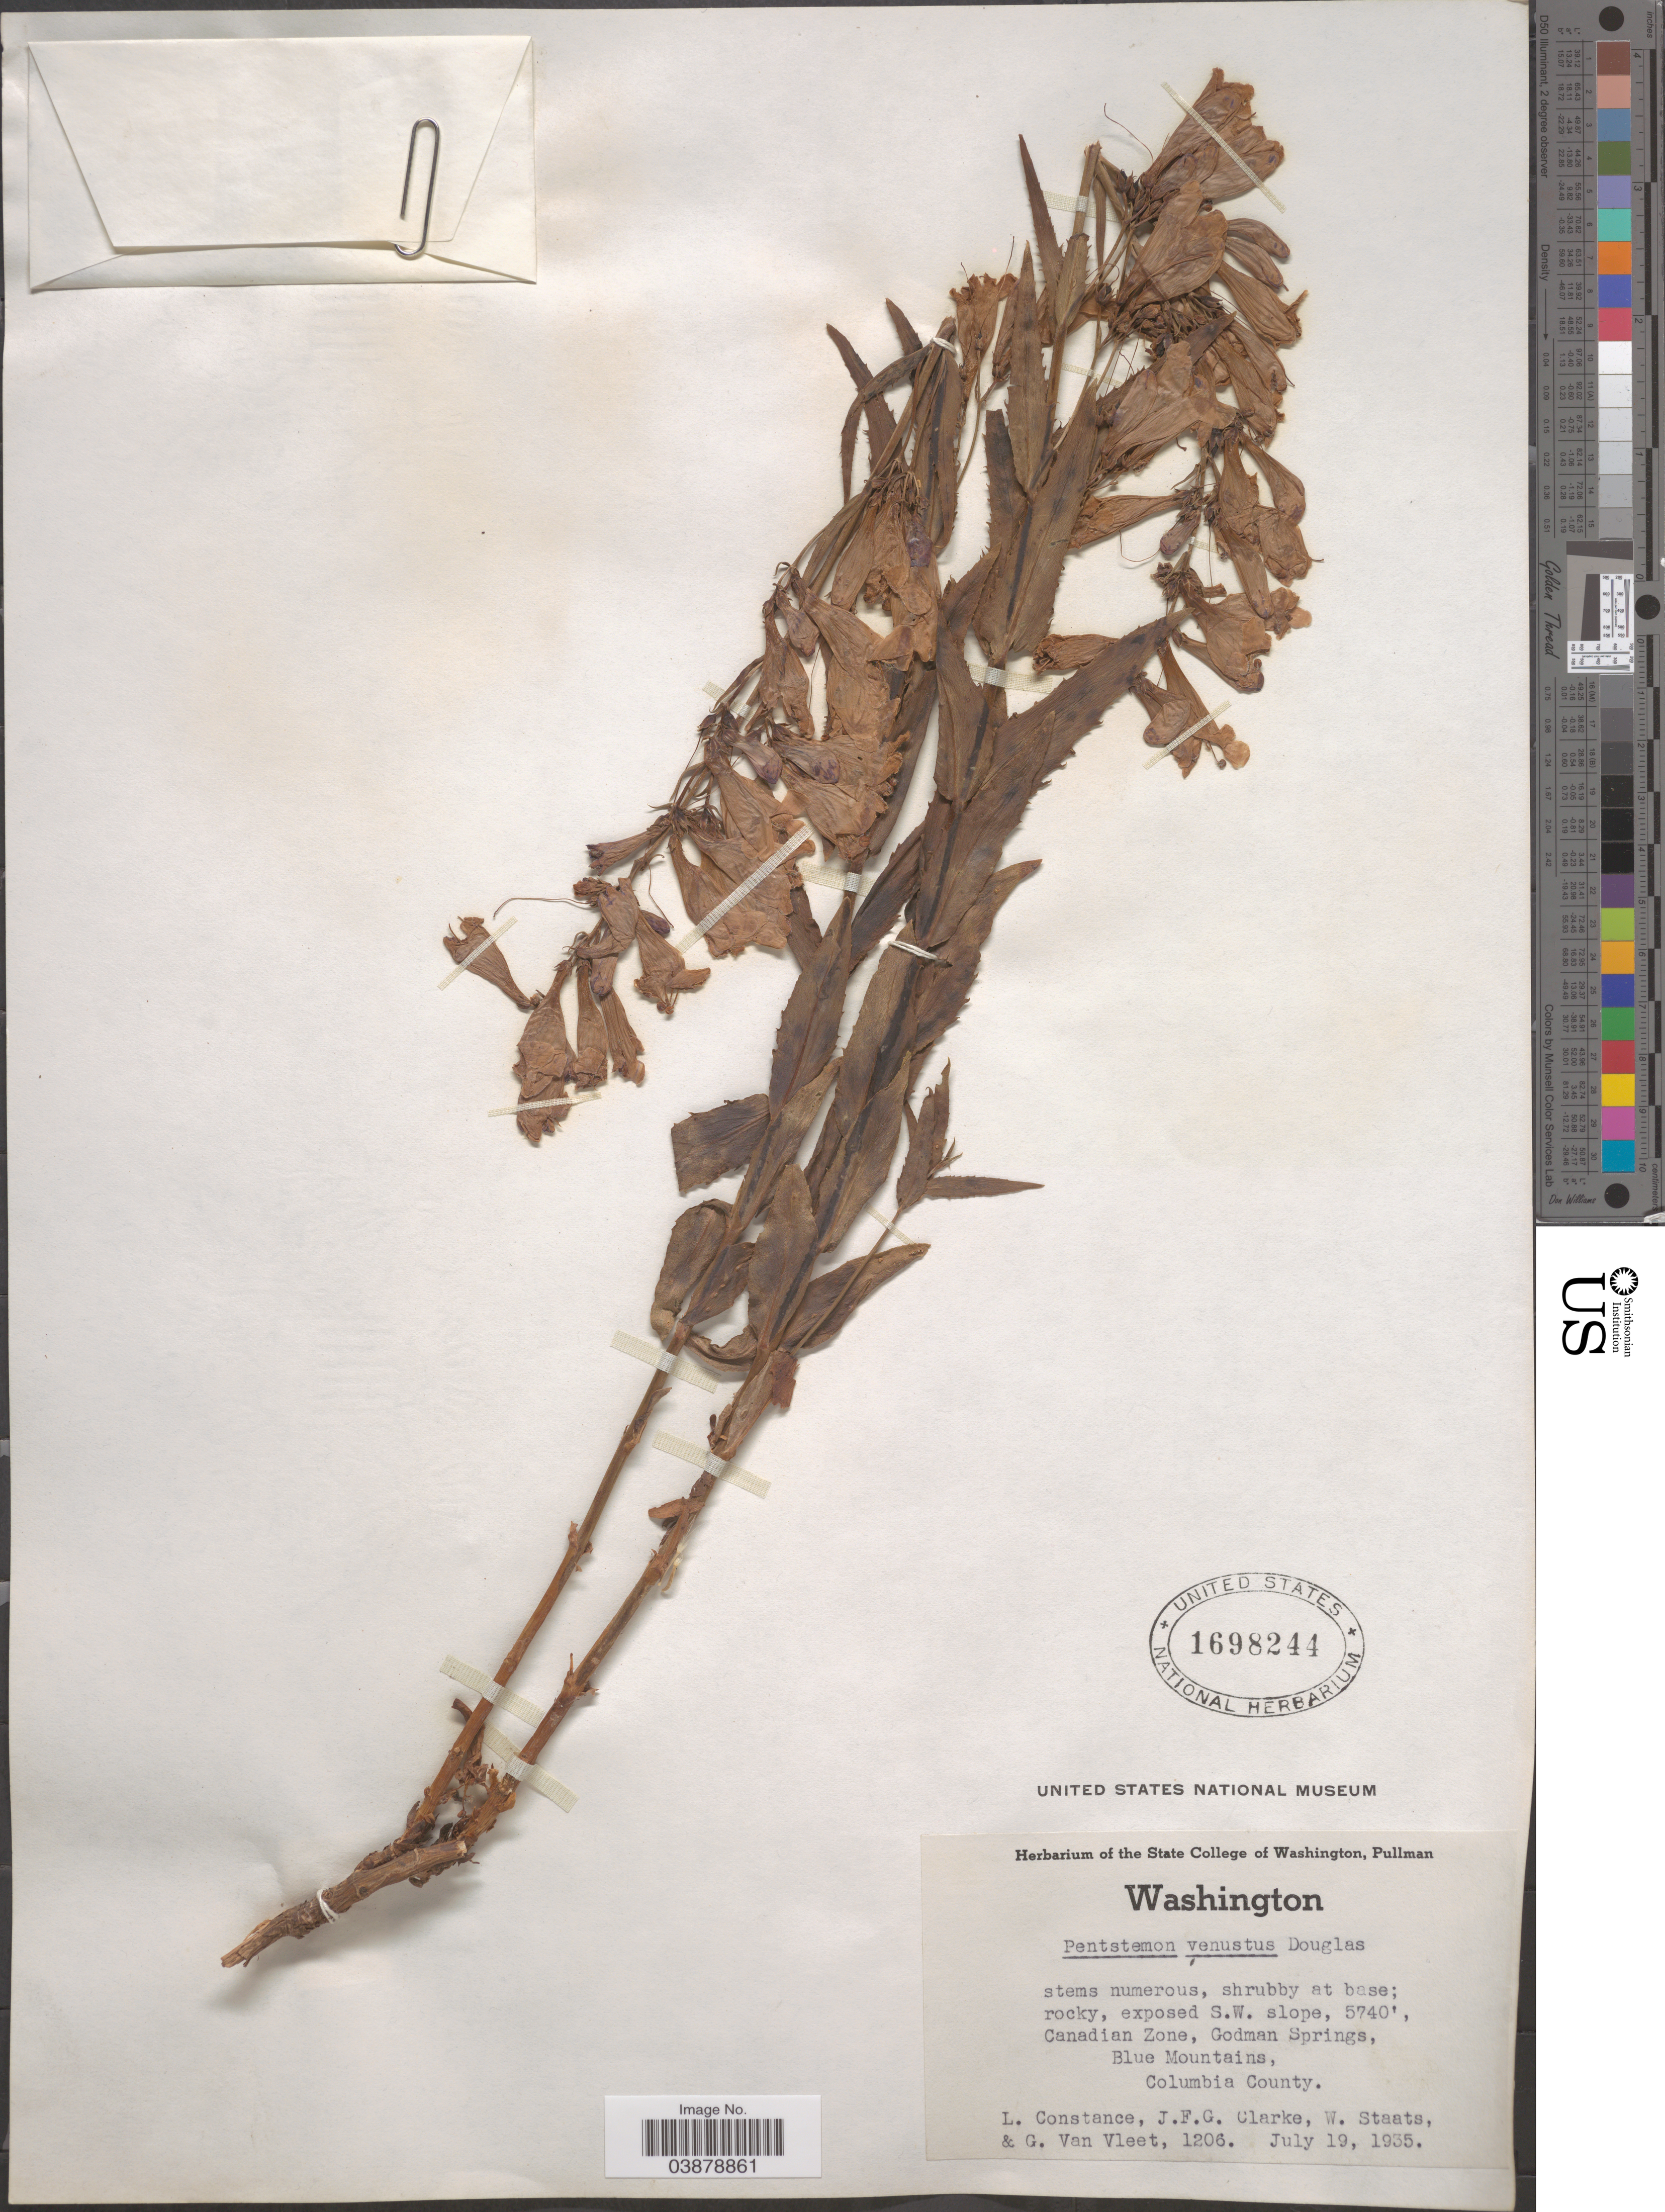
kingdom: Plantae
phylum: Tracheophyta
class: Magnoliopsida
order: Lamiales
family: Plantaginaceae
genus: Penstemon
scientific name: Penstemon venustus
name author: Douglas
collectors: L. Constance, J. F. Clarke, W. Staats & G. Van Vleet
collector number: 1206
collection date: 1935-07-19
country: United States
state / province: Washington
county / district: Columbia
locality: Exposed S.W. slope, Canadian Zone, Godman Springs, Blue Mountains, Columbia County.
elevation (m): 1750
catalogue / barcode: US 1698244